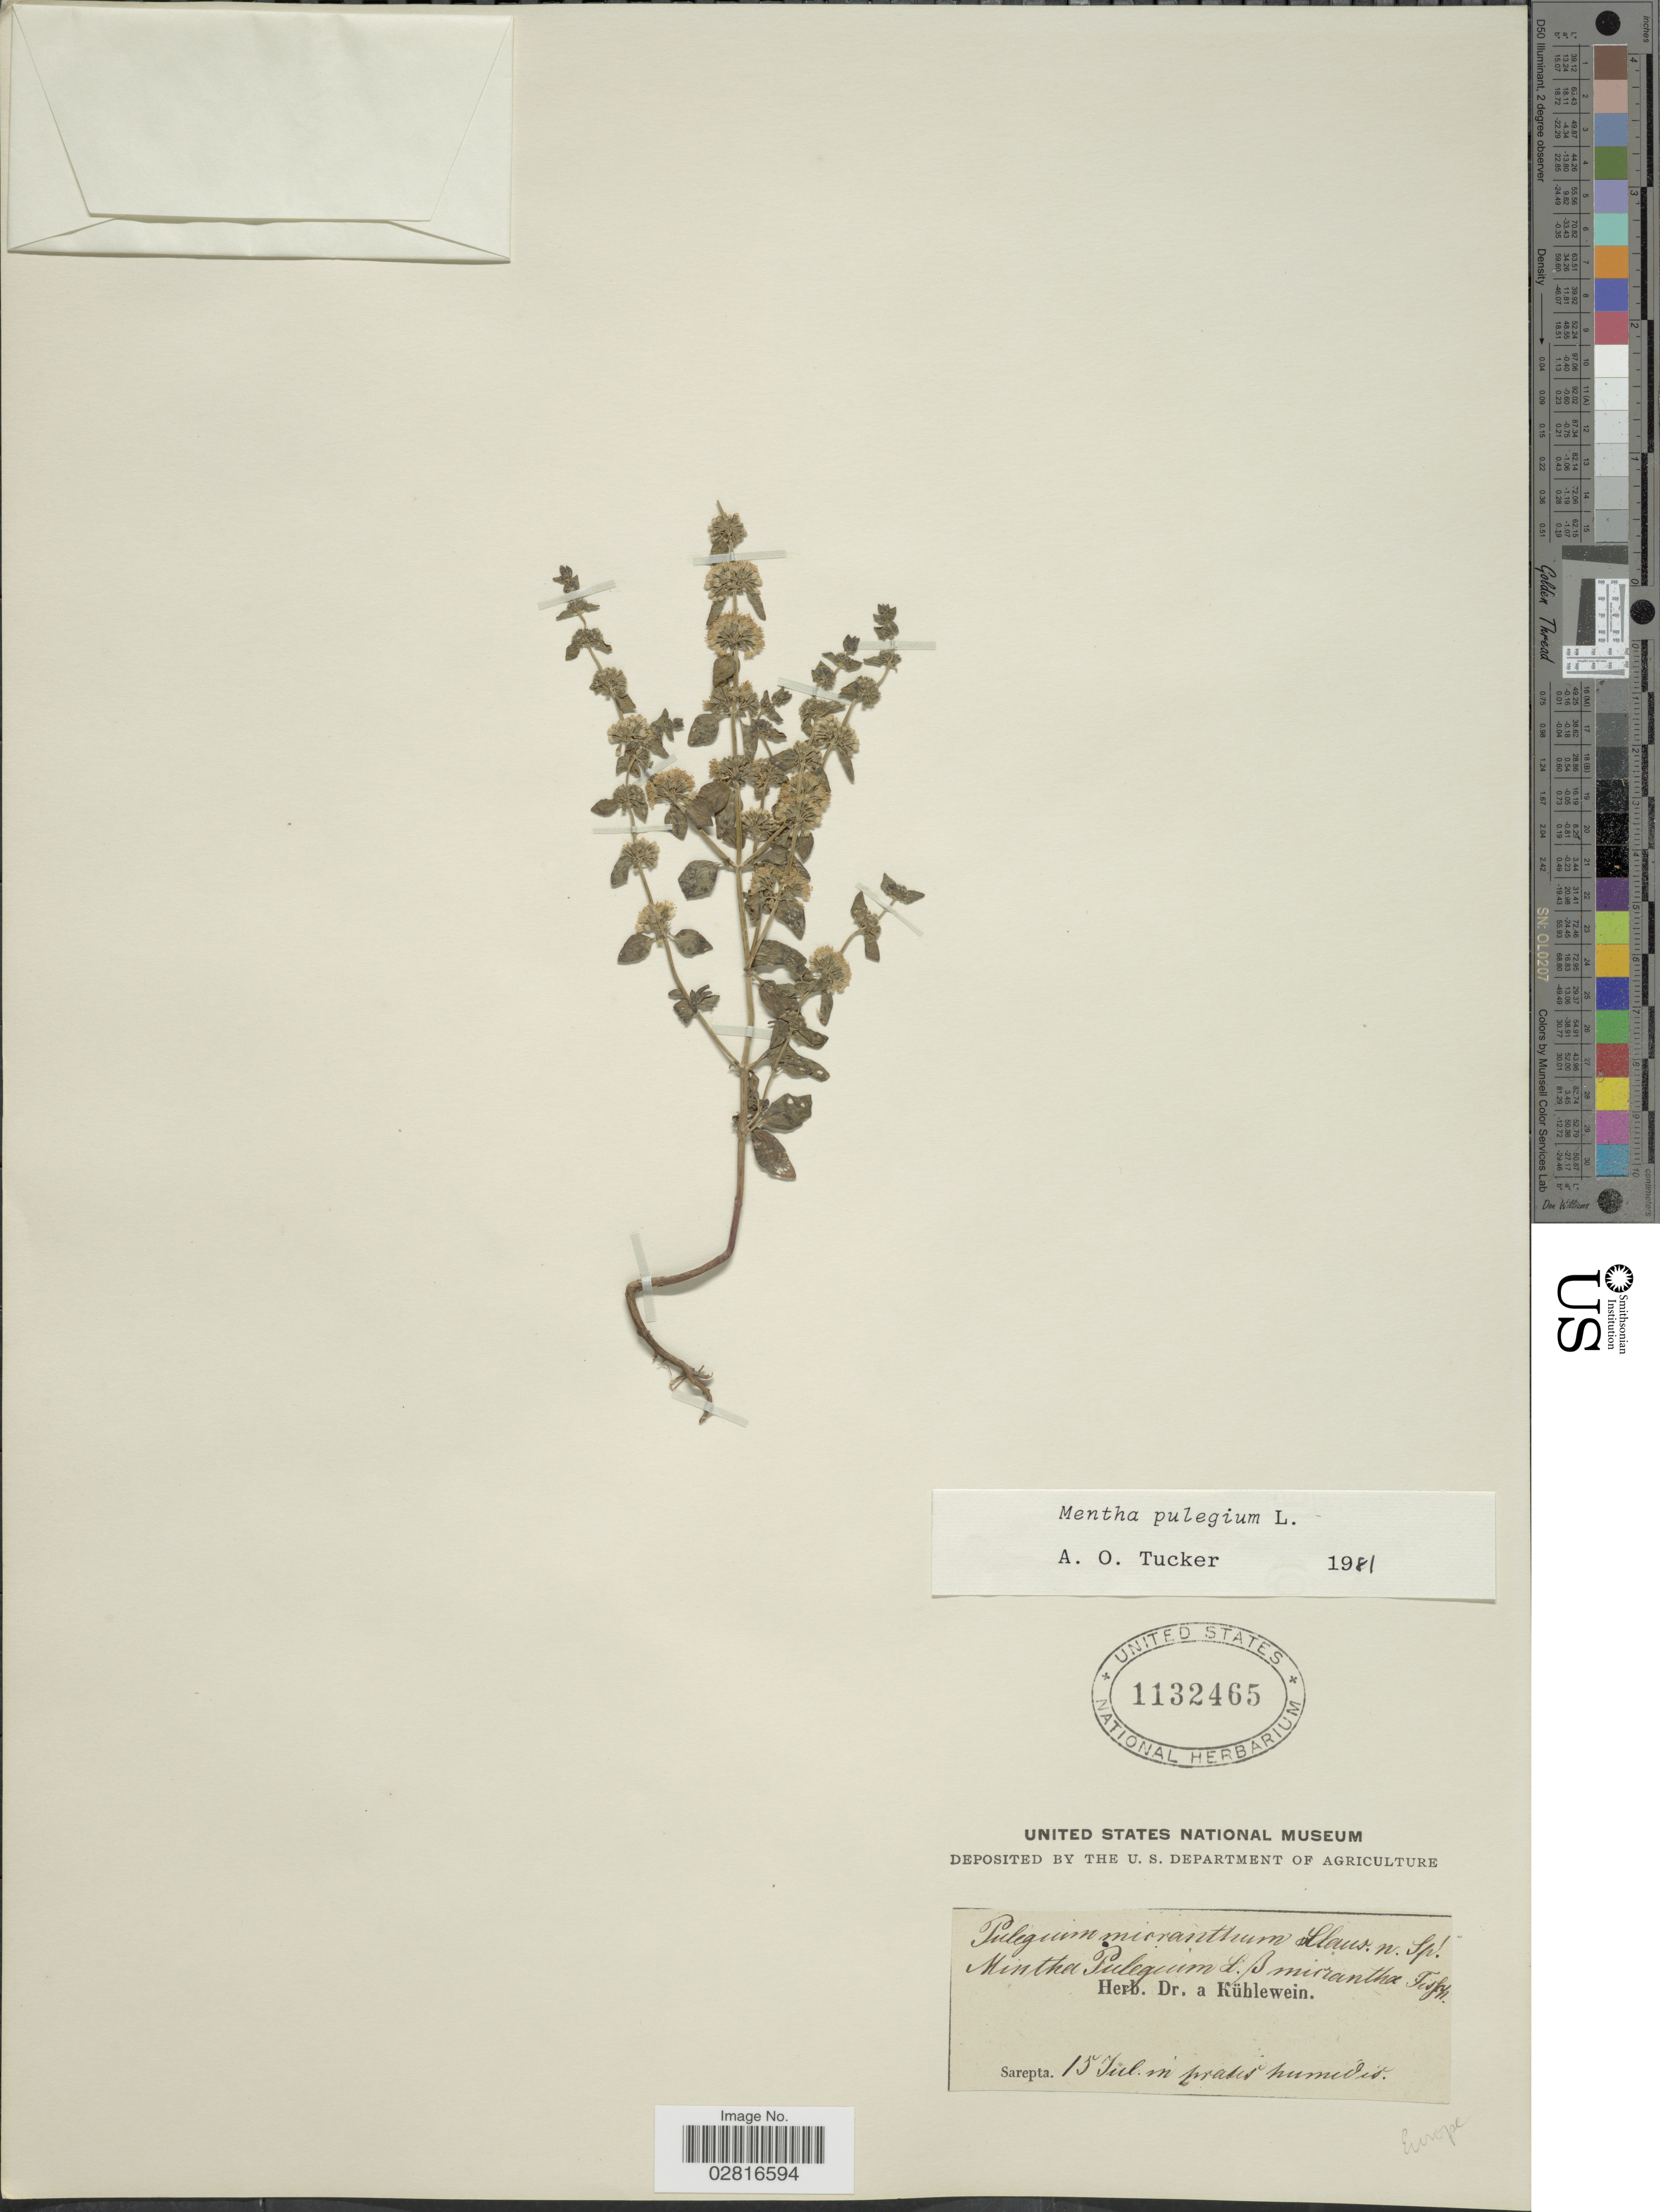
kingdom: Plantae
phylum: Tracheophyta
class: Magnoliopsida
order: Lamiales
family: Lamiaceae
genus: Mentha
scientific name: Mentha pulegium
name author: L.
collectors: ex herb. Dr. A. Kühlewein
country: Russian Federation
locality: Sarepta. Europe.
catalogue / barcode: US 1132465